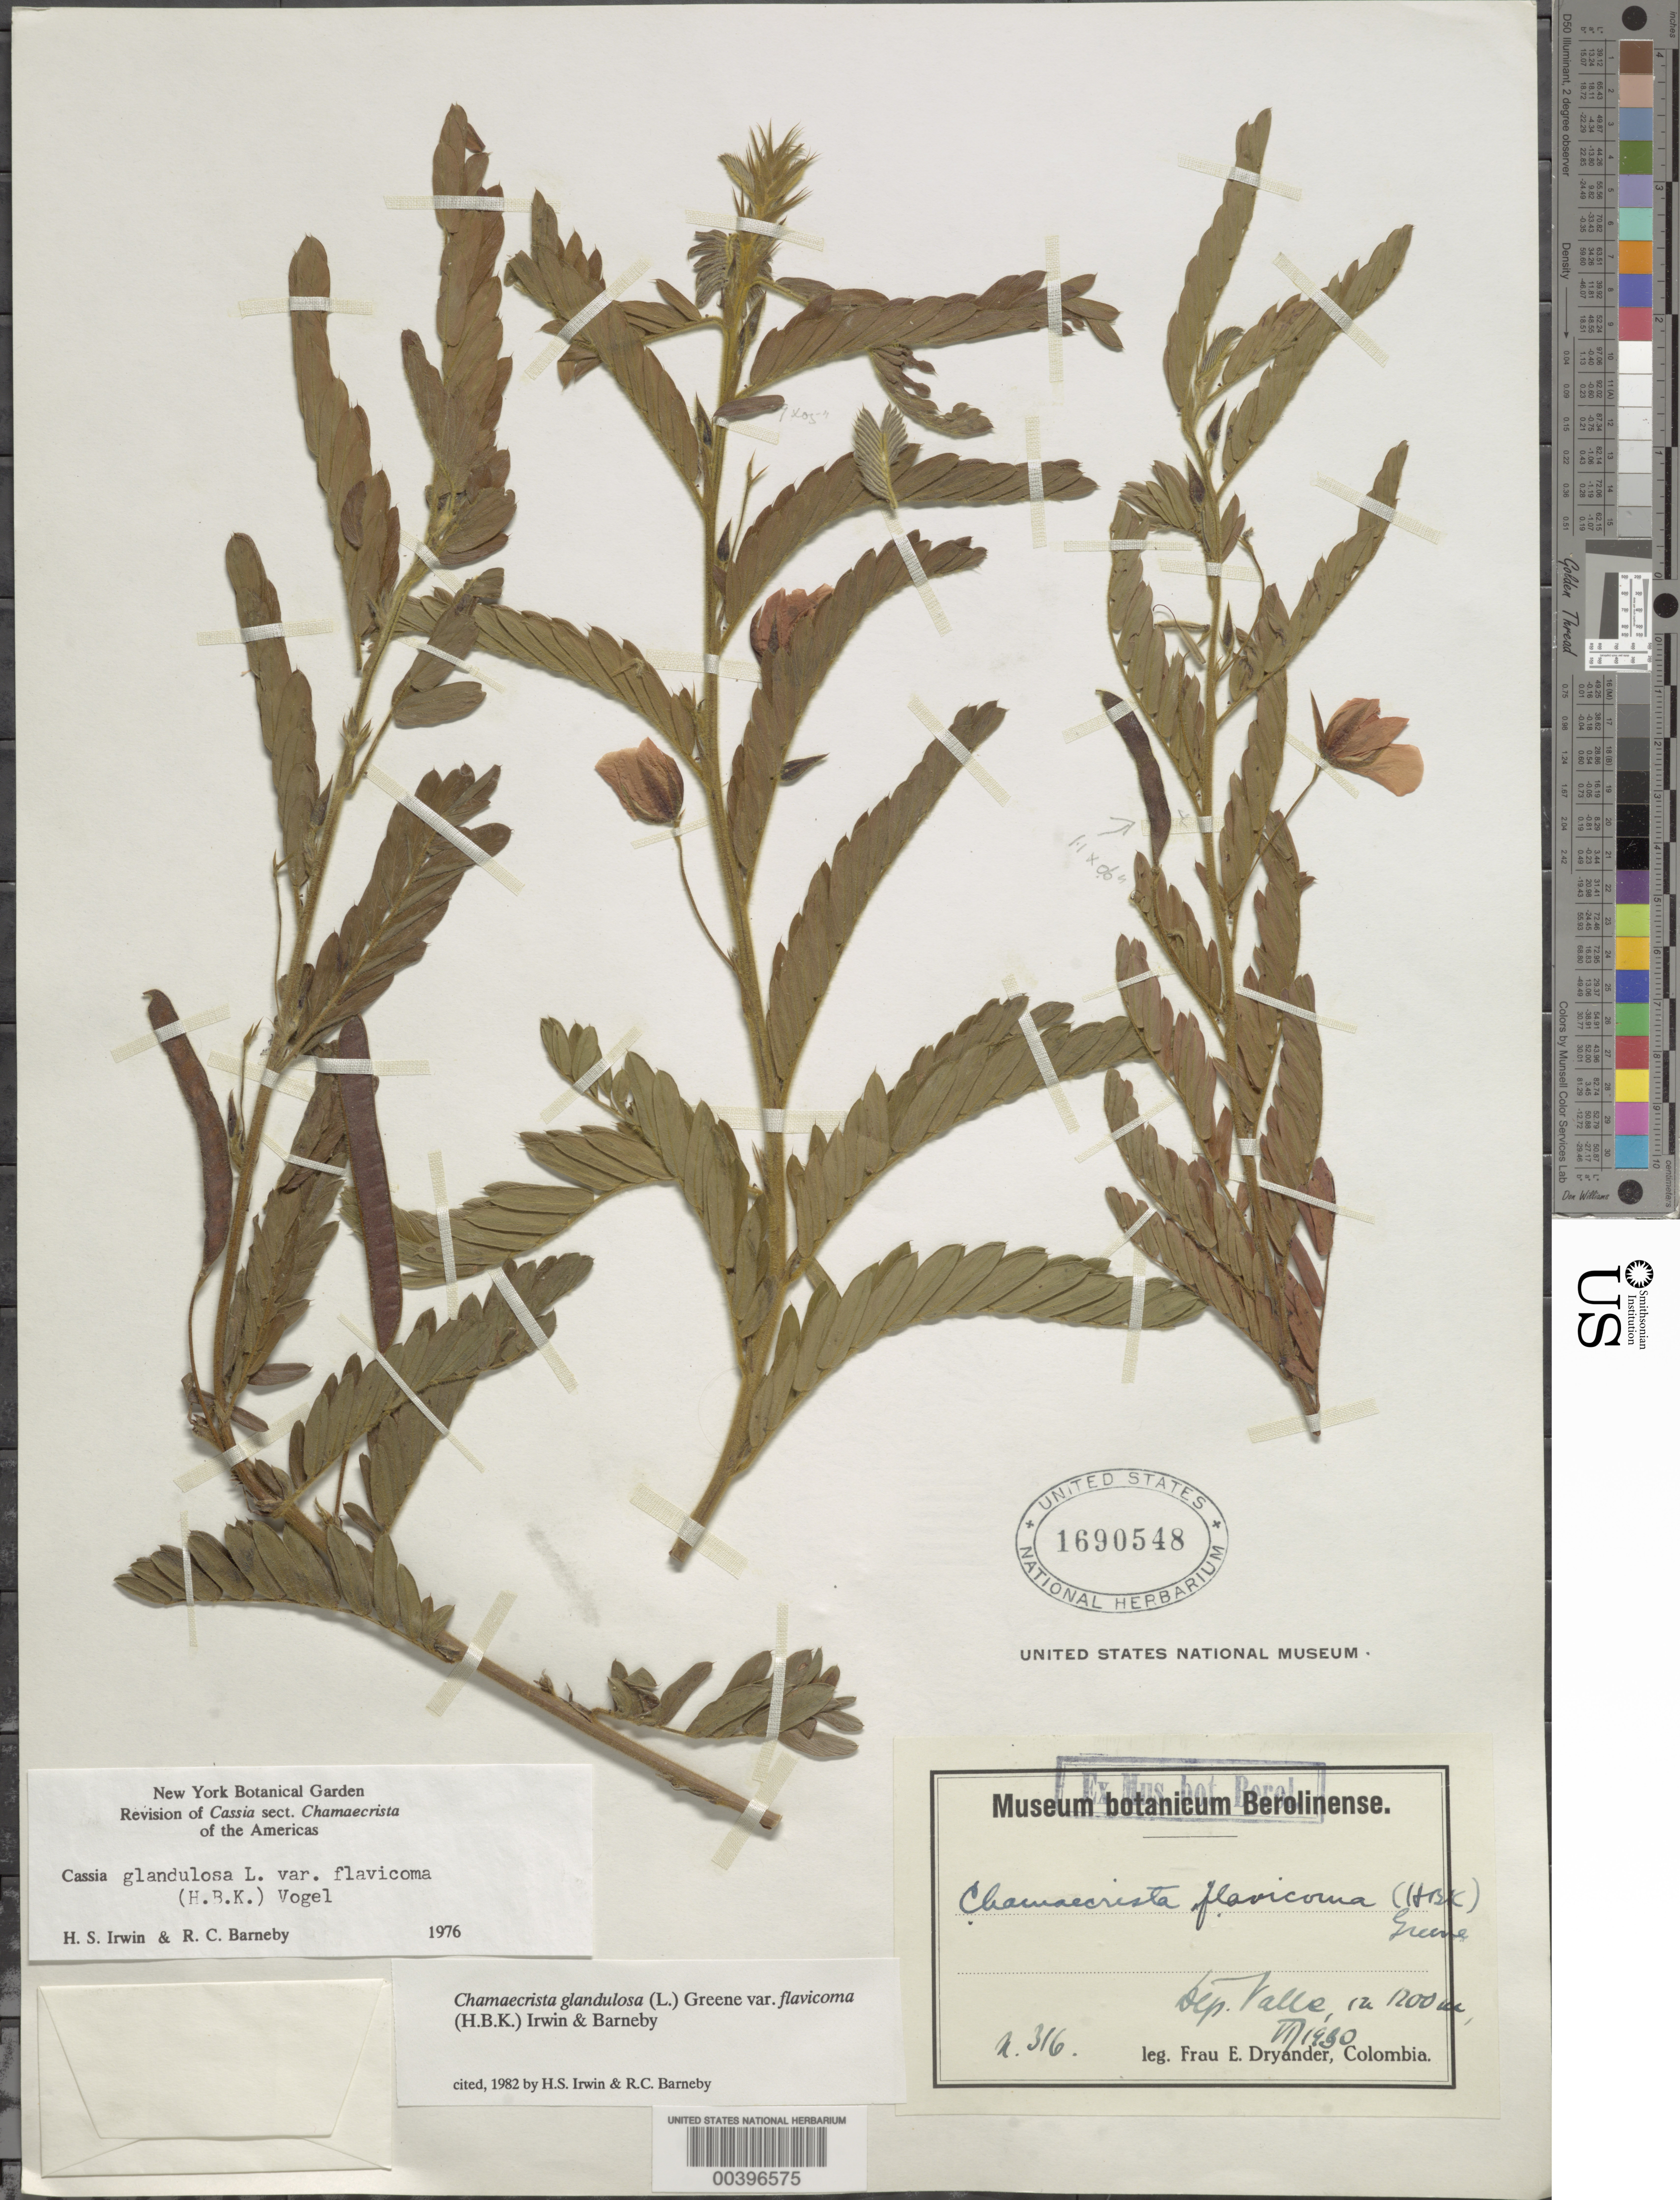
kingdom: Plantae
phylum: Tracheophyta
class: Magnoliopsida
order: Fabales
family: Fabaceae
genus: Chamaecrista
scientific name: Chamaecrista glandulosa var. flavicoma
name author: (Kunth) H.S. Irwin & Barneby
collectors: E. I. Dryander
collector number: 316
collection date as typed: Jul 1930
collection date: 1930-07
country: Colombia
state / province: Valle del Cauca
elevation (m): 1200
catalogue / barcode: US 1690548